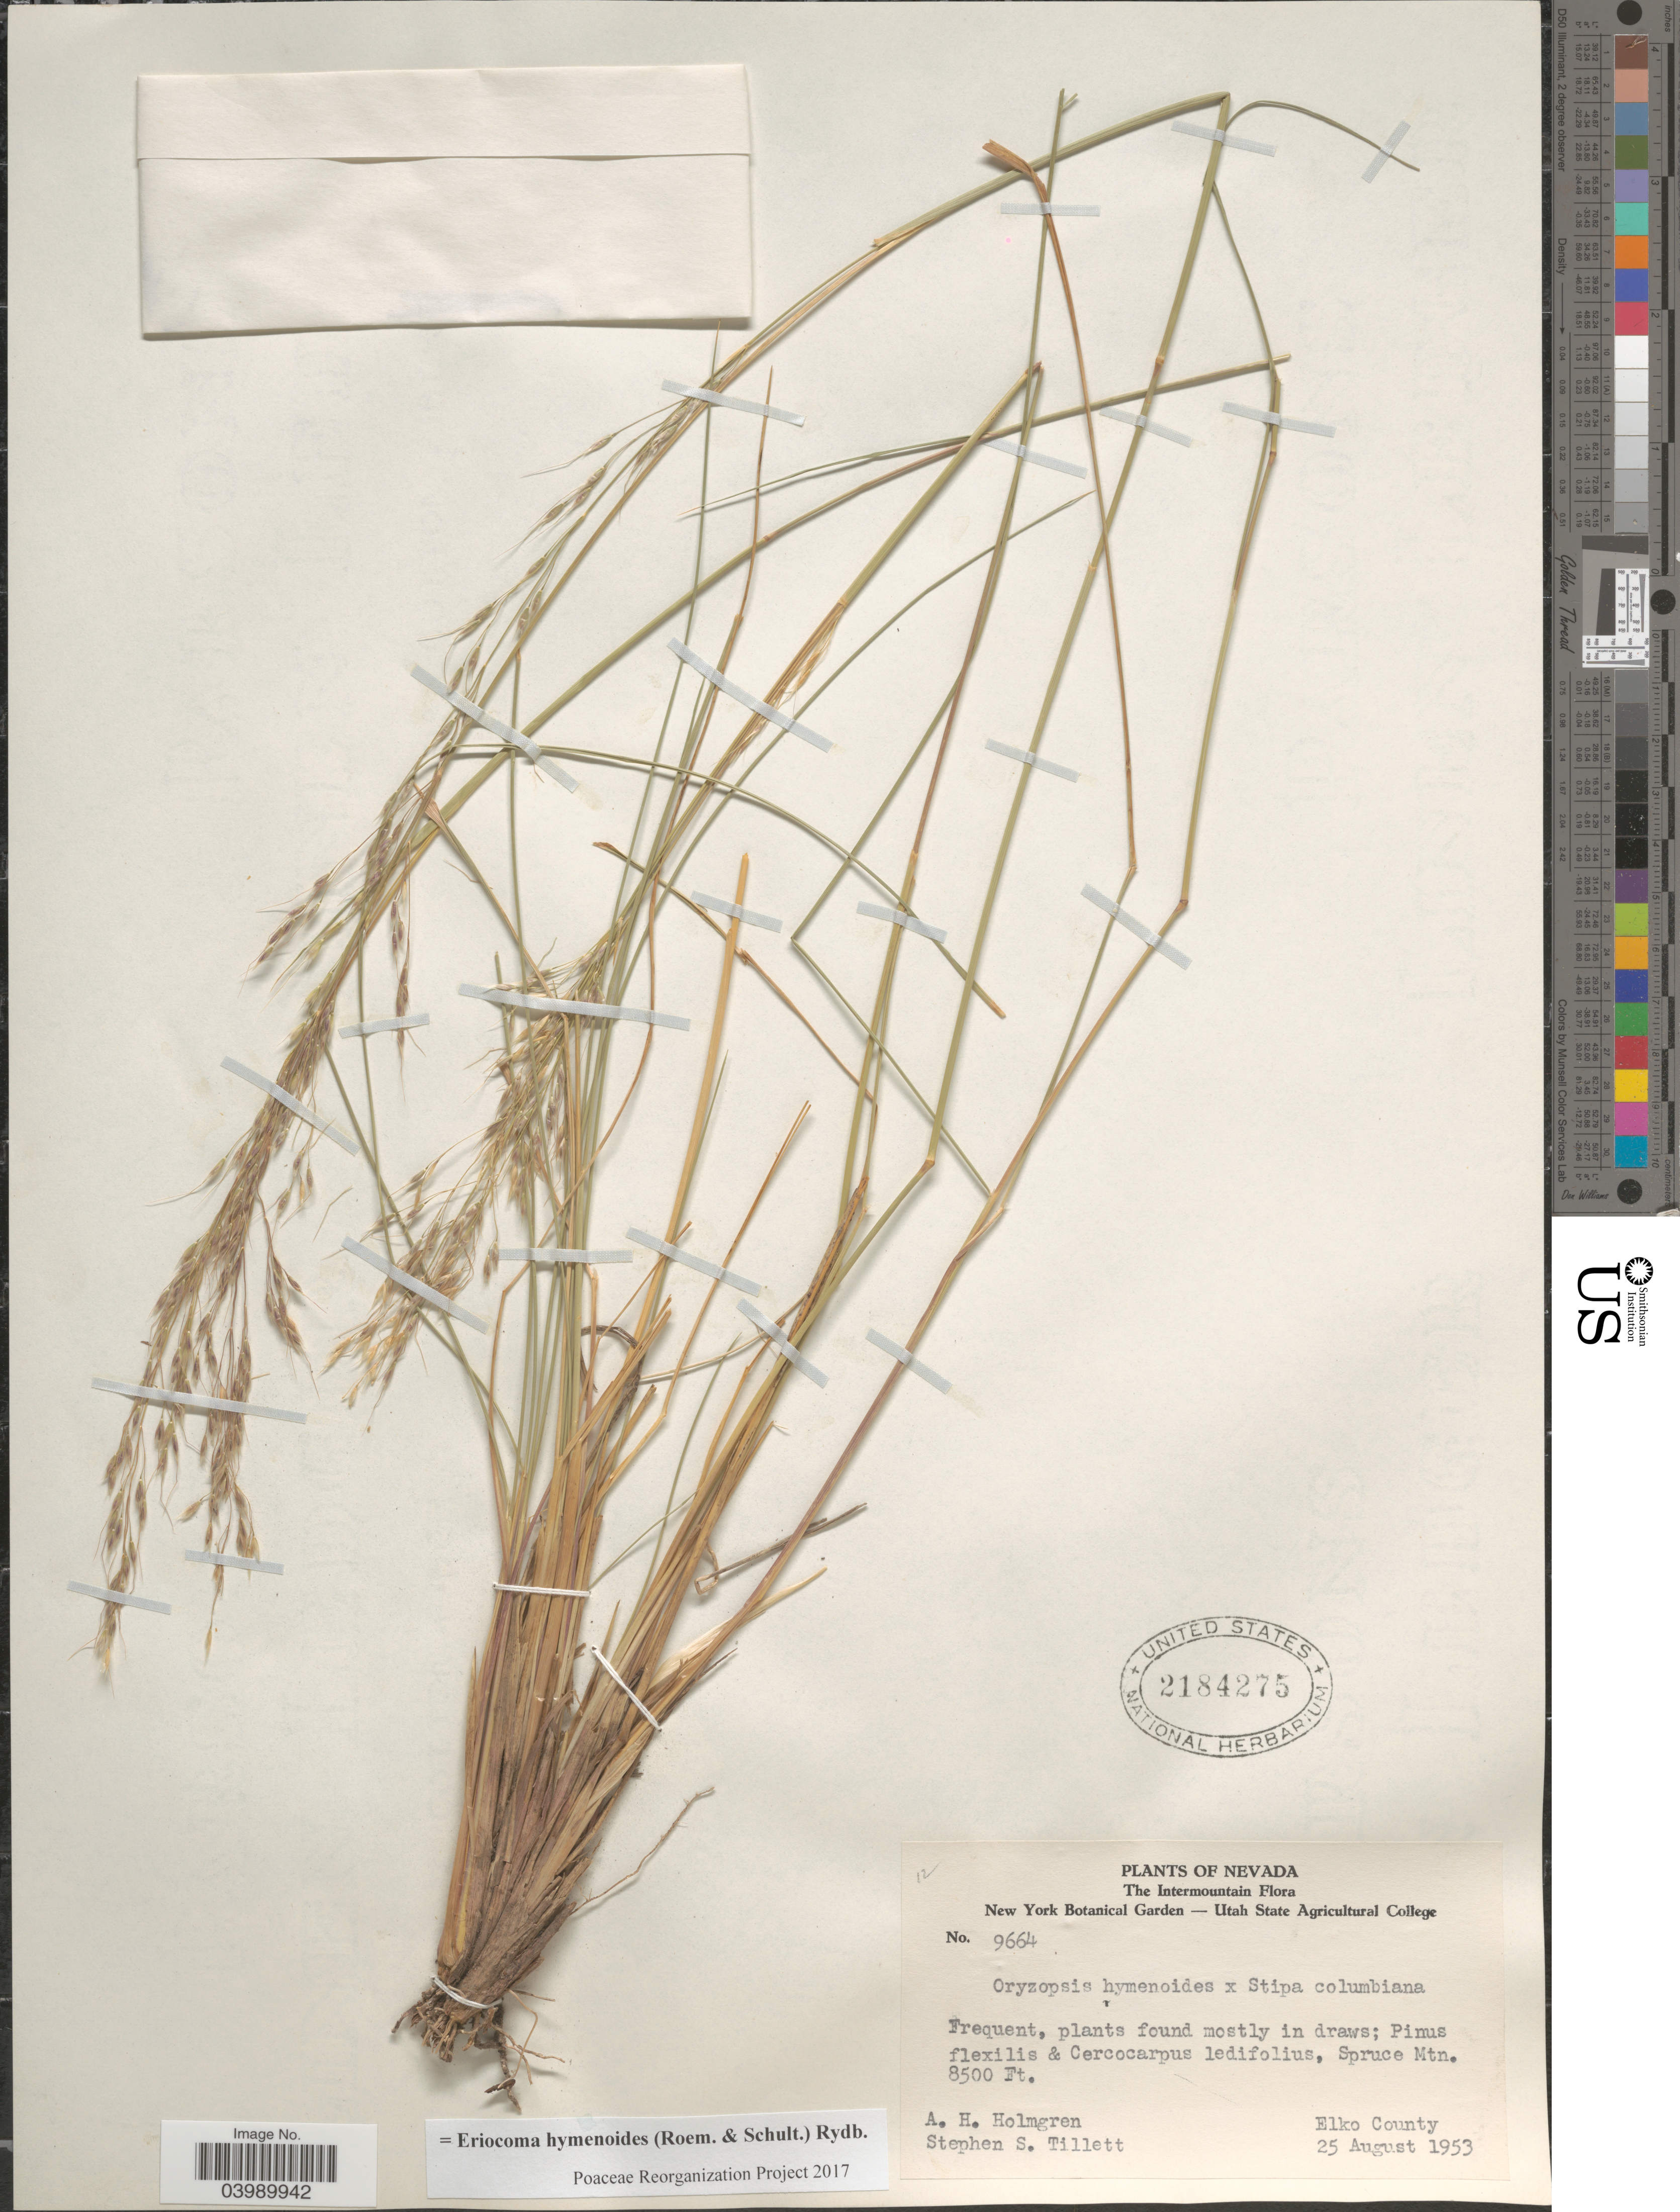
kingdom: Plantae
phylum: Tracheophyta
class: Liliopsida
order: Poales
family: Poaceae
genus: Eriocoma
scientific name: Eriocoma hymenoides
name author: (Roem. & Schult.) Rydb.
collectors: A. H. Holmgren & S. S. Tillett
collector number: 9664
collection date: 1953-08-25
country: United States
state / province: Nevada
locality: The Intermountain. Spruce Mtn. Elko County.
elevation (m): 2591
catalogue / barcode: US 2184275